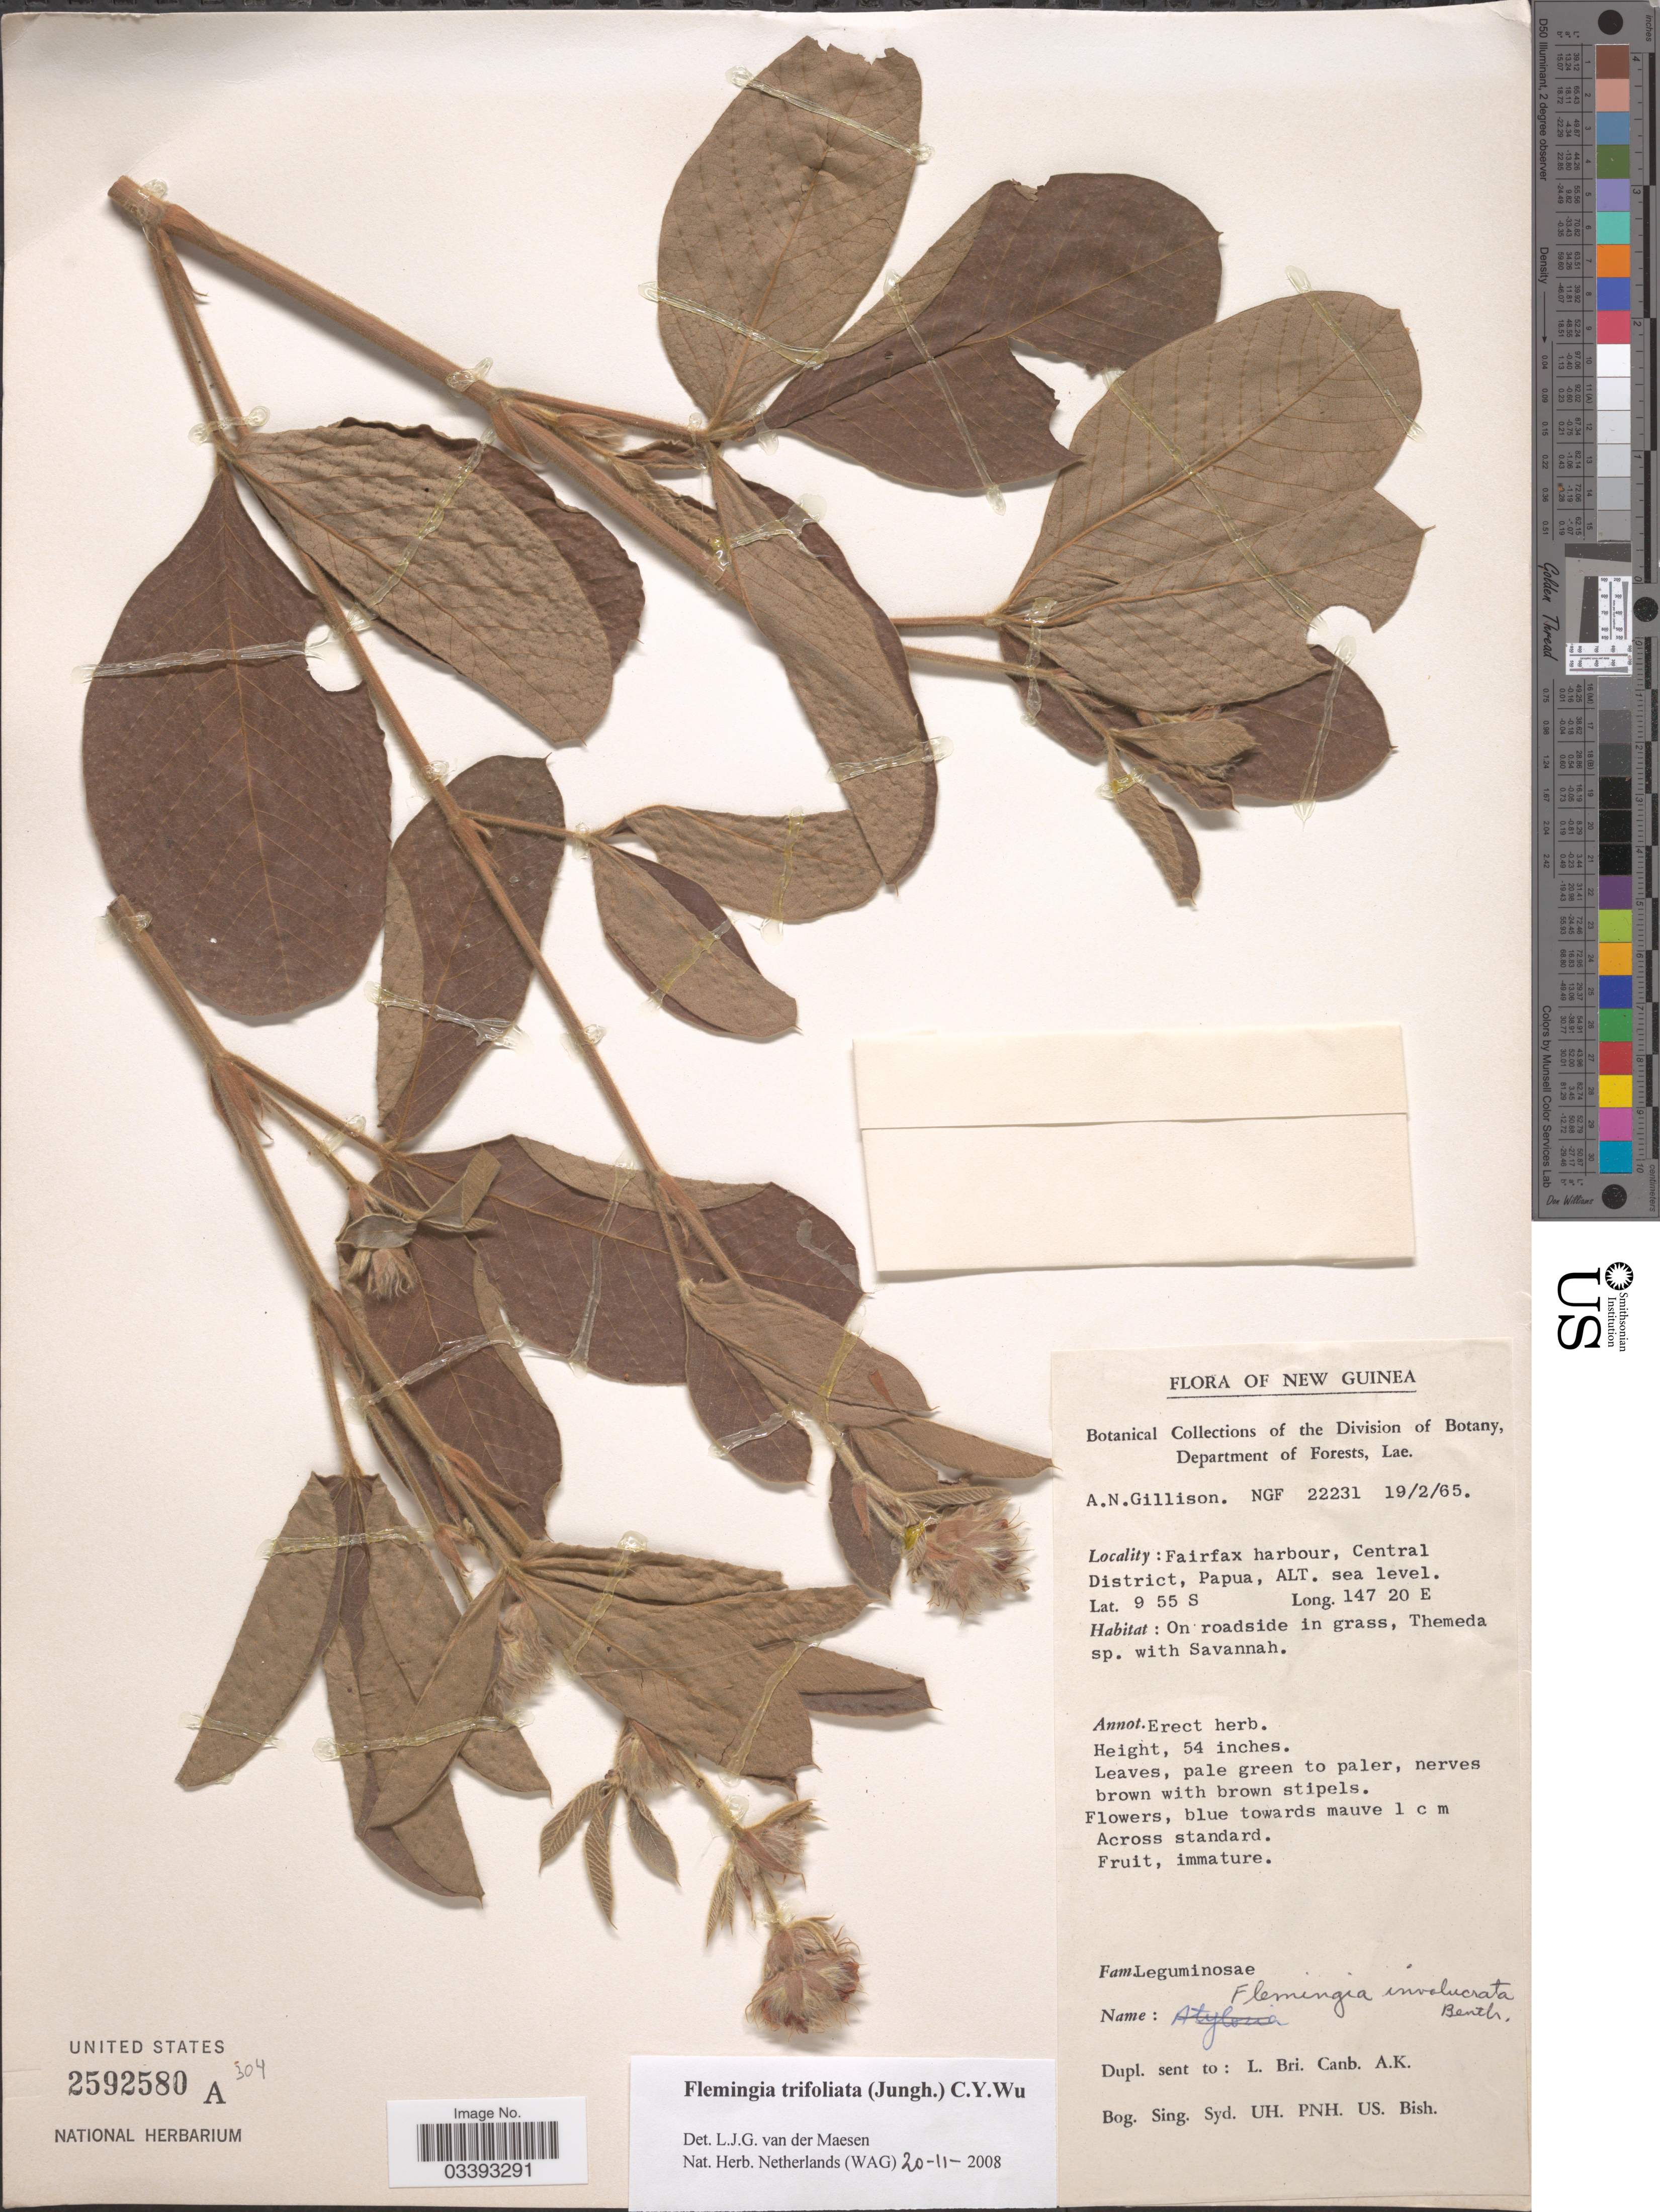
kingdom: Plantae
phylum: Tracheophyta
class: Magnoliopsida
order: Fabales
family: Fabaceae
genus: Flemingia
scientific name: Flemingia trifoliata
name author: (Jungh.) C.Y. Wu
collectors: A. Gillison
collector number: NGF 22231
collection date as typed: Transcribed d/m/y: 19/2/65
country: Papua New Guinea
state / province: Central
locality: New Guinea. Fairfac harbour, Central District, Papua.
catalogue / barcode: US 2592580A